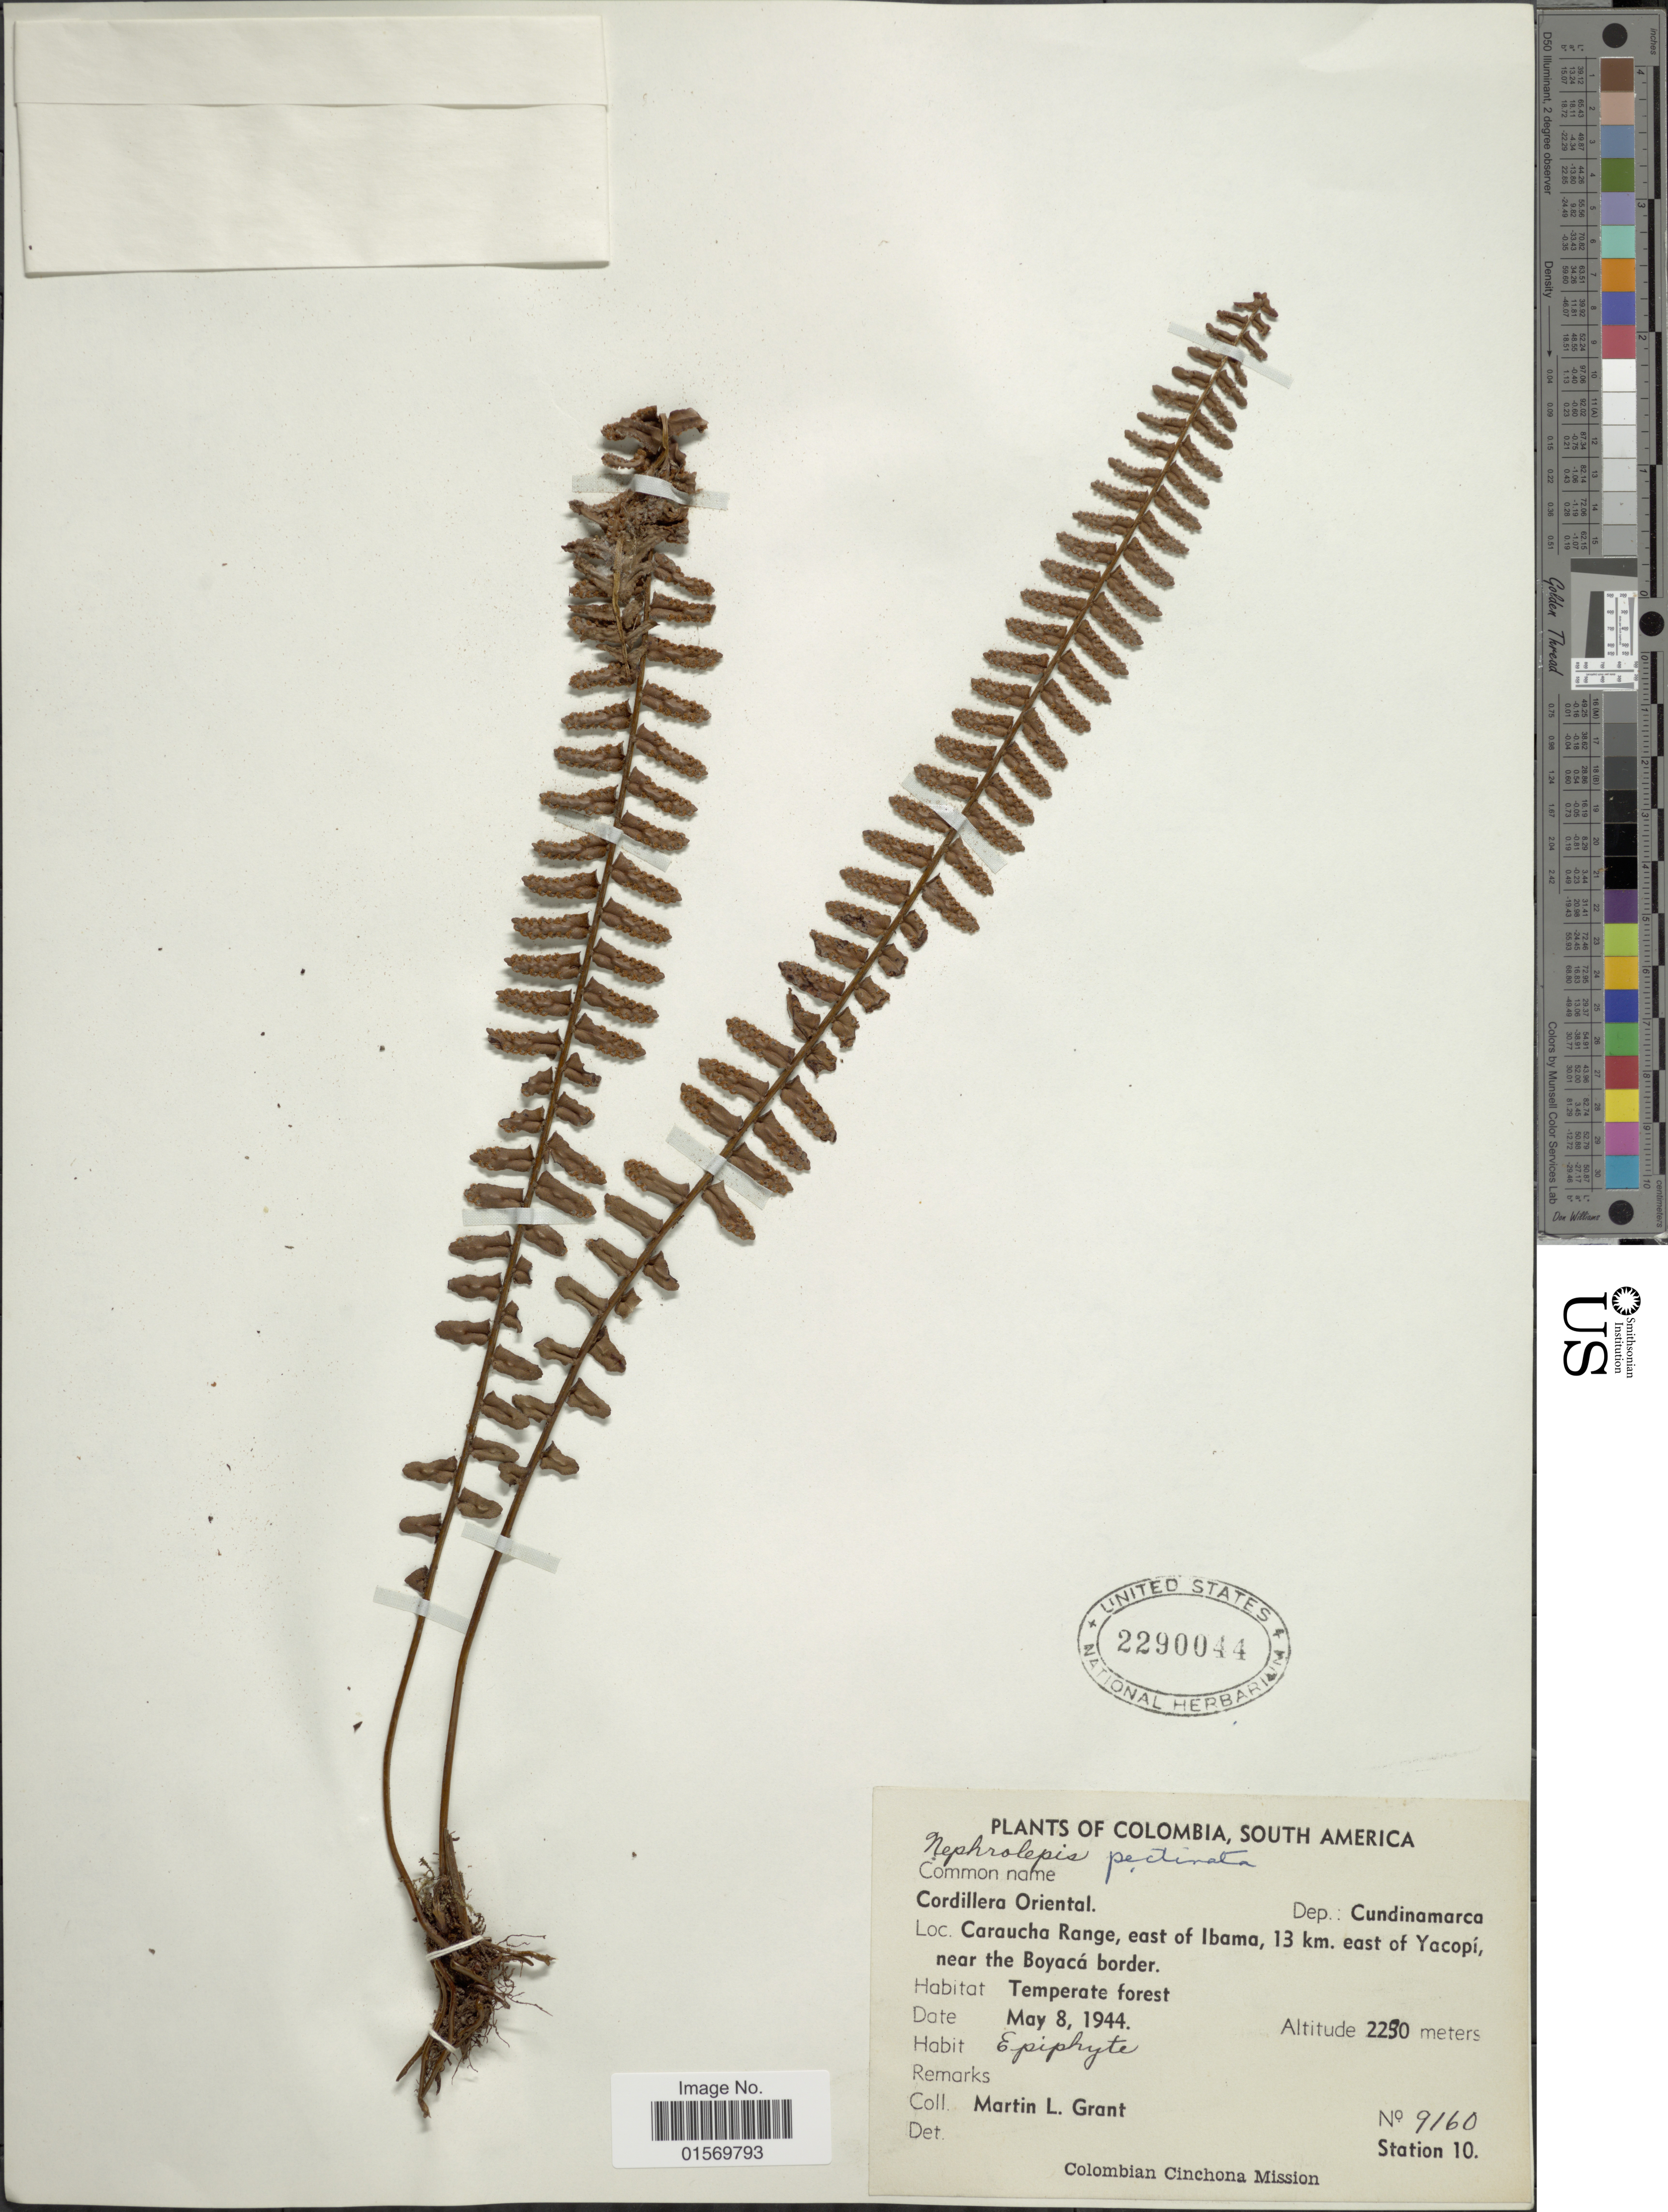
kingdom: Plantae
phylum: Tracheophyta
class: Polypodiopsida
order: Polypodiales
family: Nephrolepidaceae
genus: Nephrolepis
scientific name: Nephrolepis pectinata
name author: (Willd.) Schott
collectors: M. L. Grant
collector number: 9160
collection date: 1944-05-08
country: Colombia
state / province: Cundinamarca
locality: Cordillera Oriental, Caraucha Range, east of Ibama, 13 km. east of Yacopi, near the Boyaca border.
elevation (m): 2230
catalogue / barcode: US 2290044